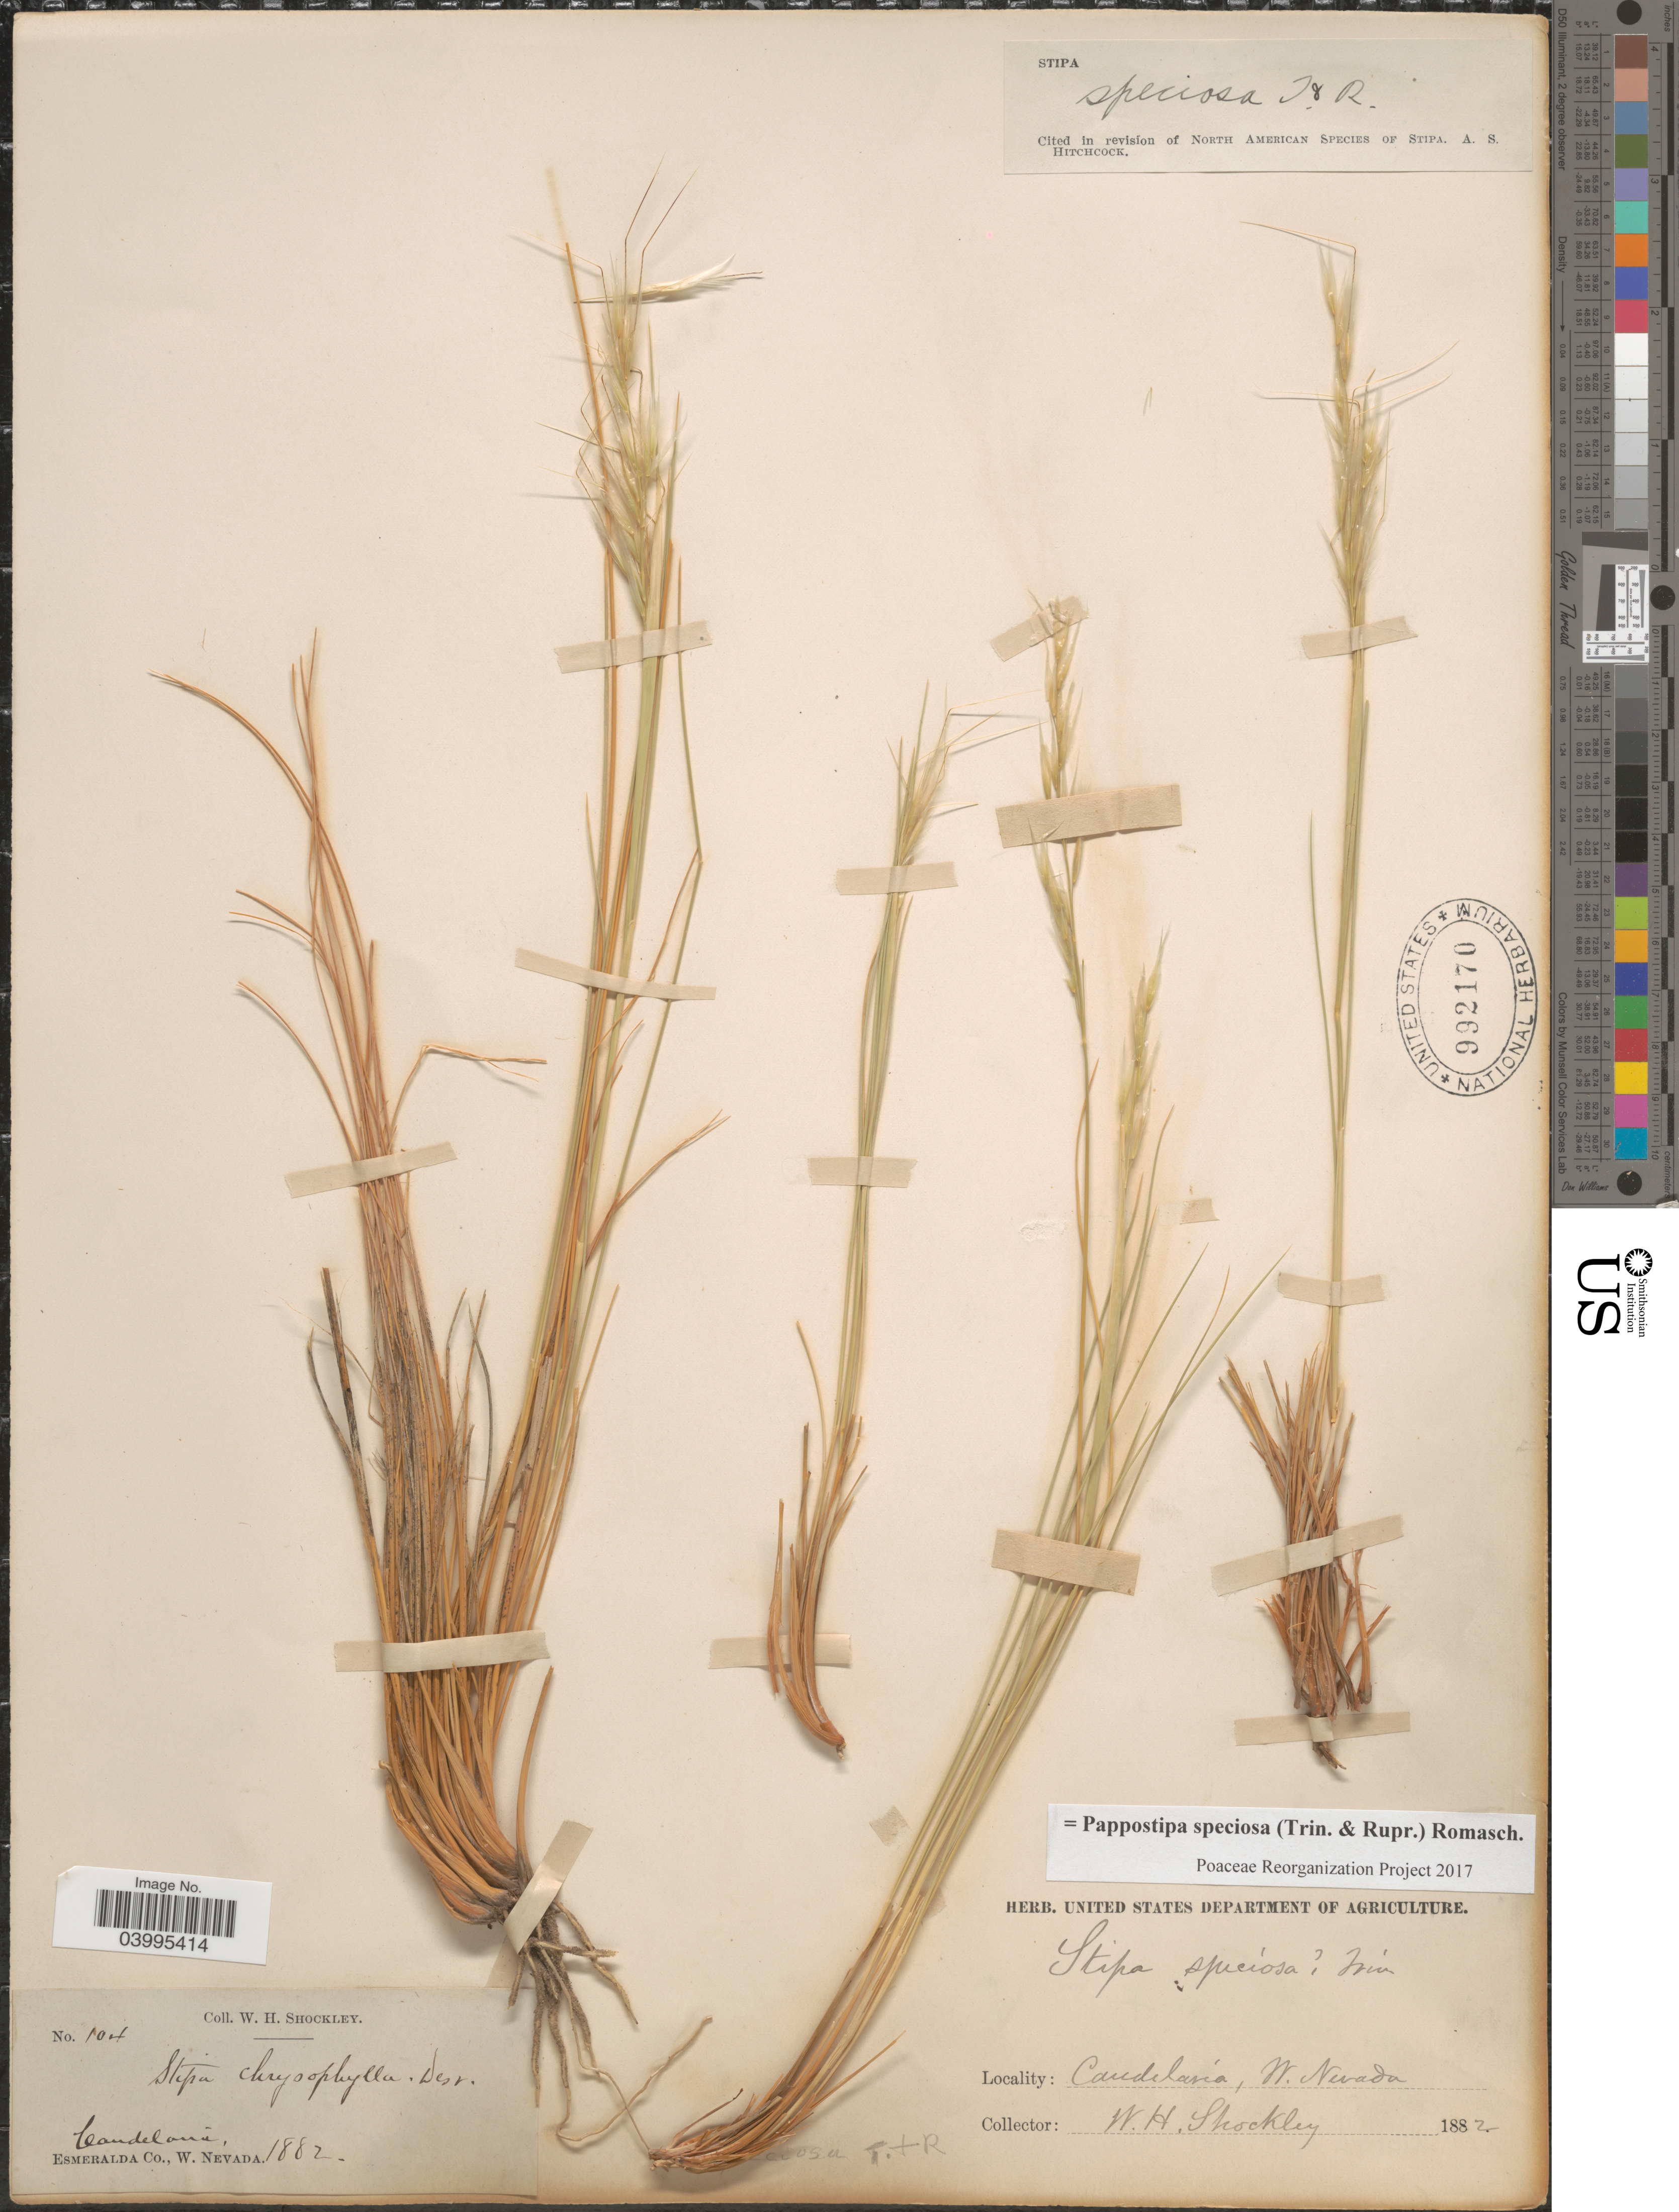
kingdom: Plantae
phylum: Tracheophyta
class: Liliopsida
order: Poales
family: Poaceae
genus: Pappostipa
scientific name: Pappostipa speciosa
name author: (Trin. & Rupr.) Romasch.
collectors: W. Shockley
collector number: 104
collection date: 1882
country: United States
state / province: Nevada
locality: Candelaria, Esmeralda Co.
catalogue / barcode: US 992170